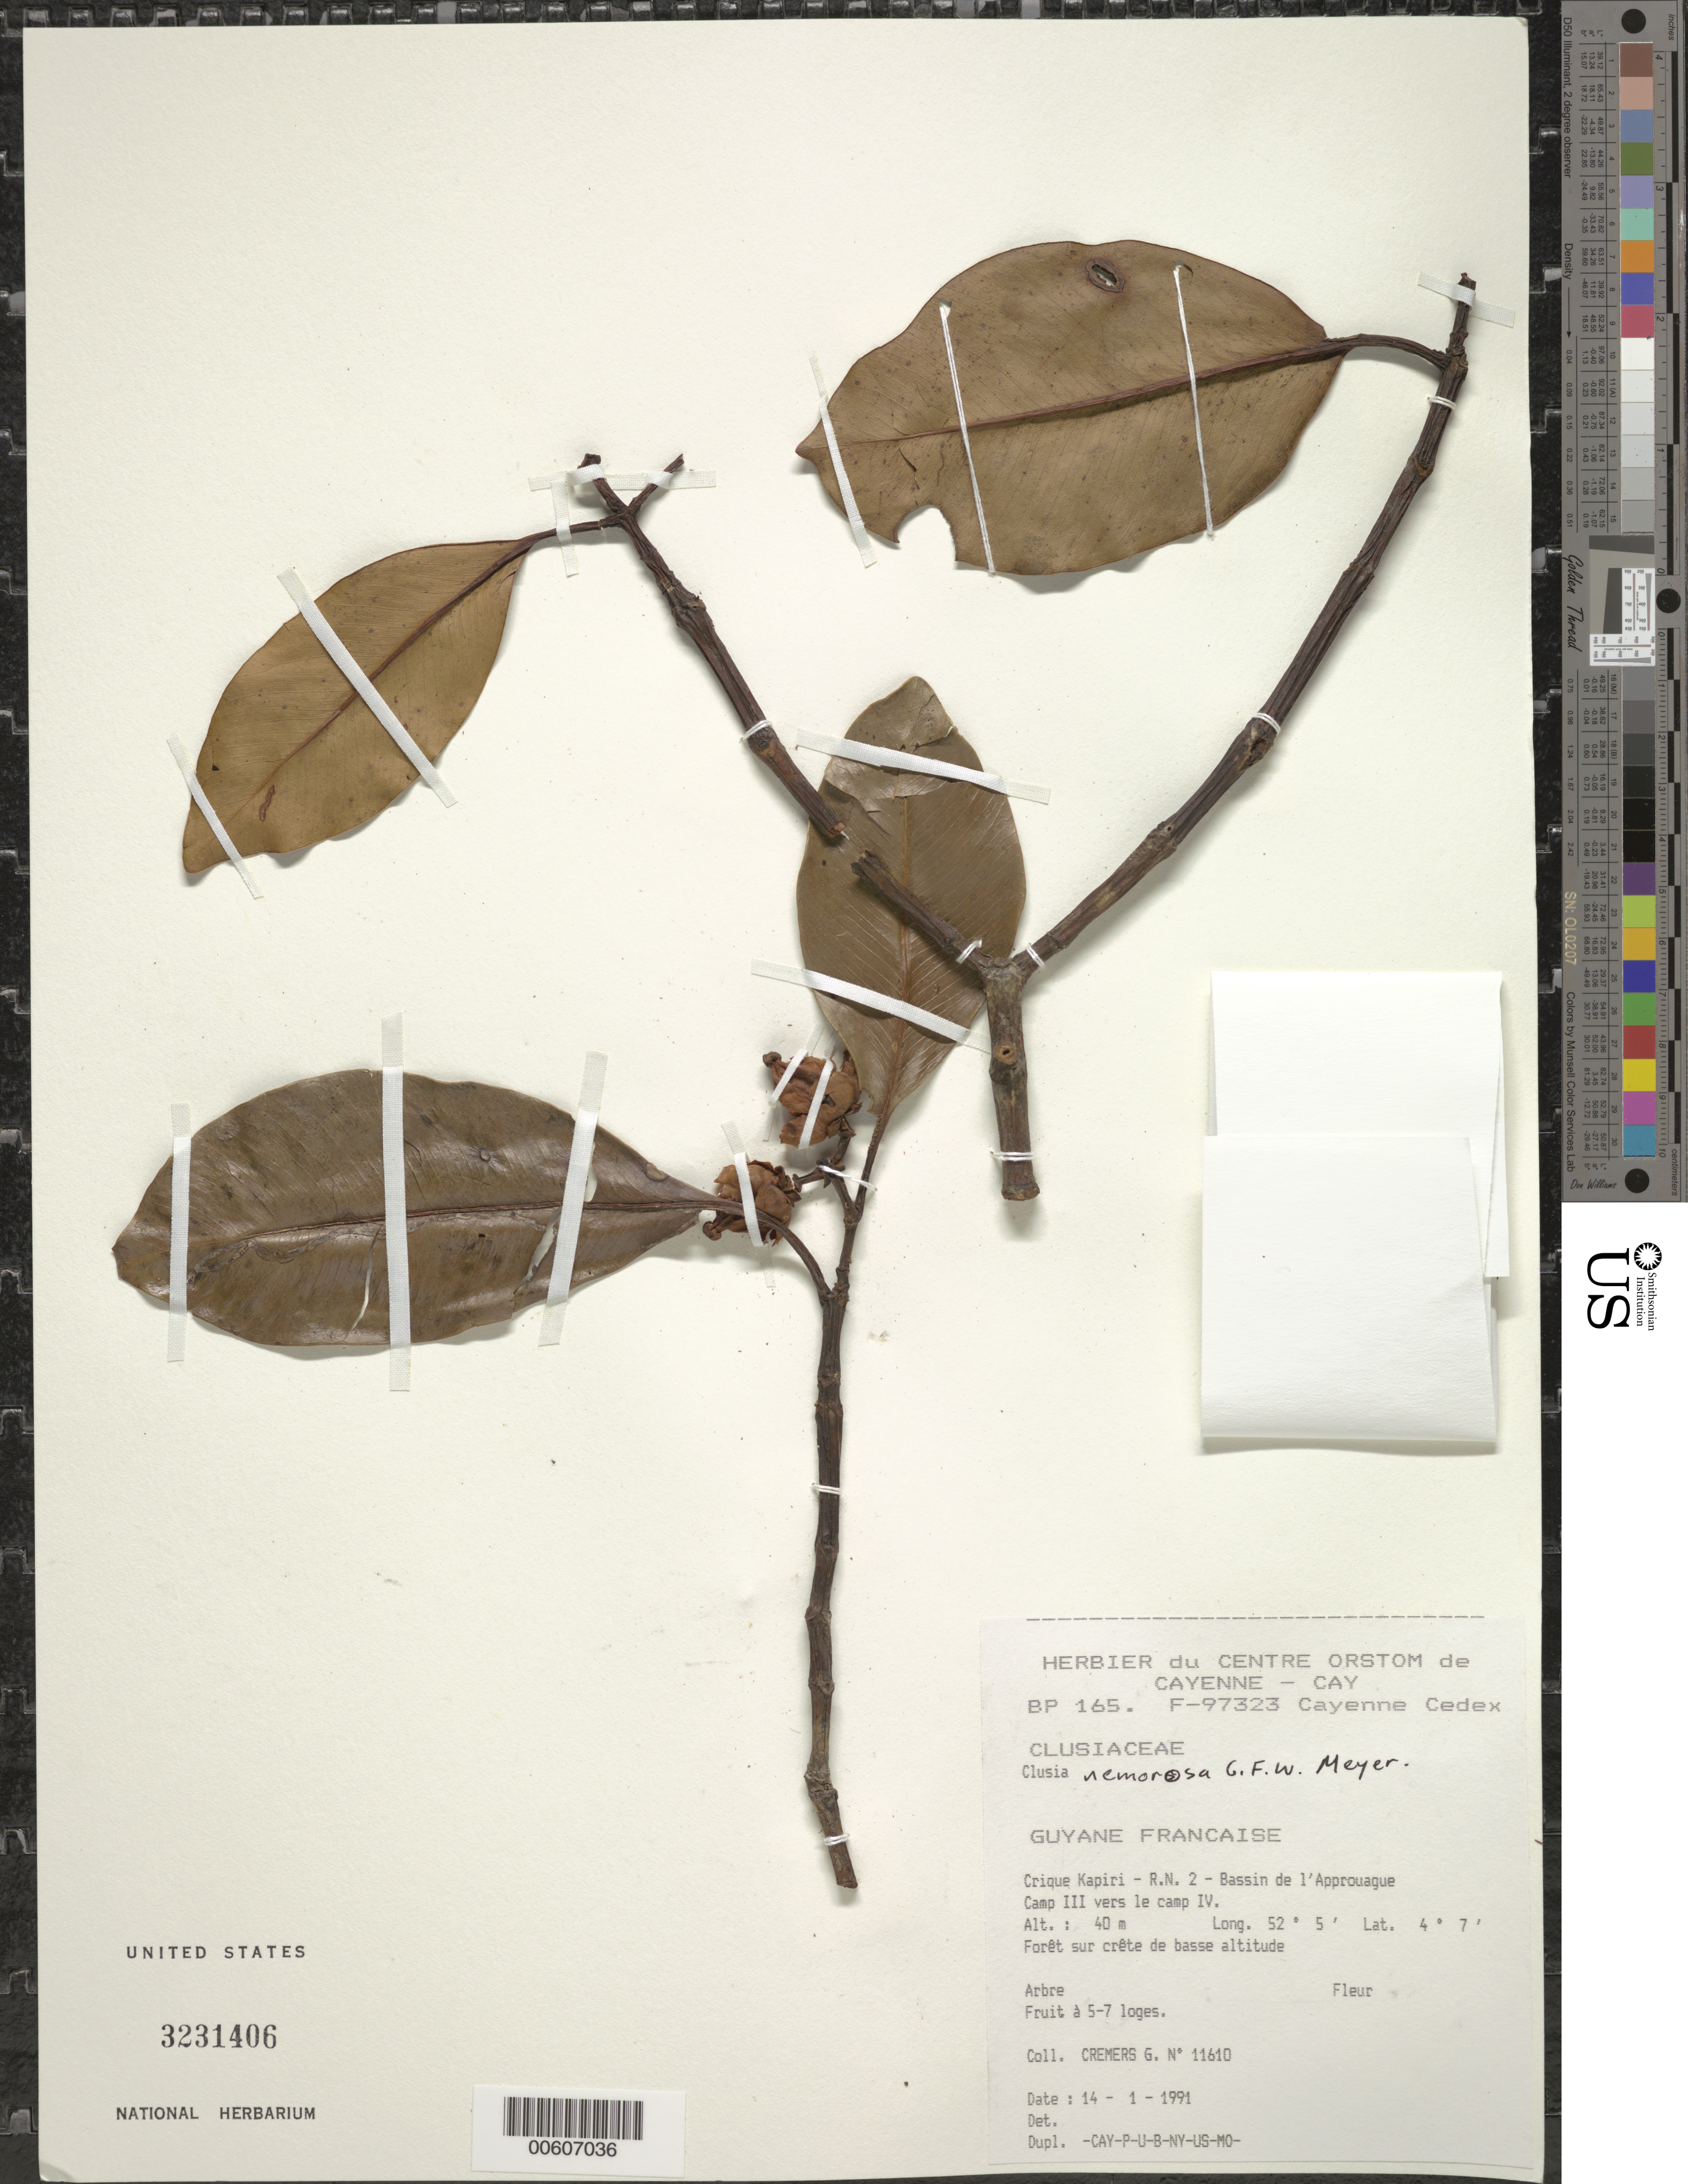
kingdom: Plantae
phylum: Tracheophyta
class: Magnoliopsida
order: Malpighiales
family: Clusiaceae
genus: Clusia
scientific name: Clusia nemorosa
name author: G. Mey.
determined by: Pipoly, J. J., III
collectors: G. Cremers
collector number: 11610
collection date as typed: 14-Jan-91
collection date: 1991-01-14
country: French Guiana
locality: Crique Kapiri, R.N. 2, Bassin de l'Approuague. Camp III vers le camp IV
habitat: Foret sur crete de basse altitude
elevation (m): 40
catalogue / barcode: US 3231406